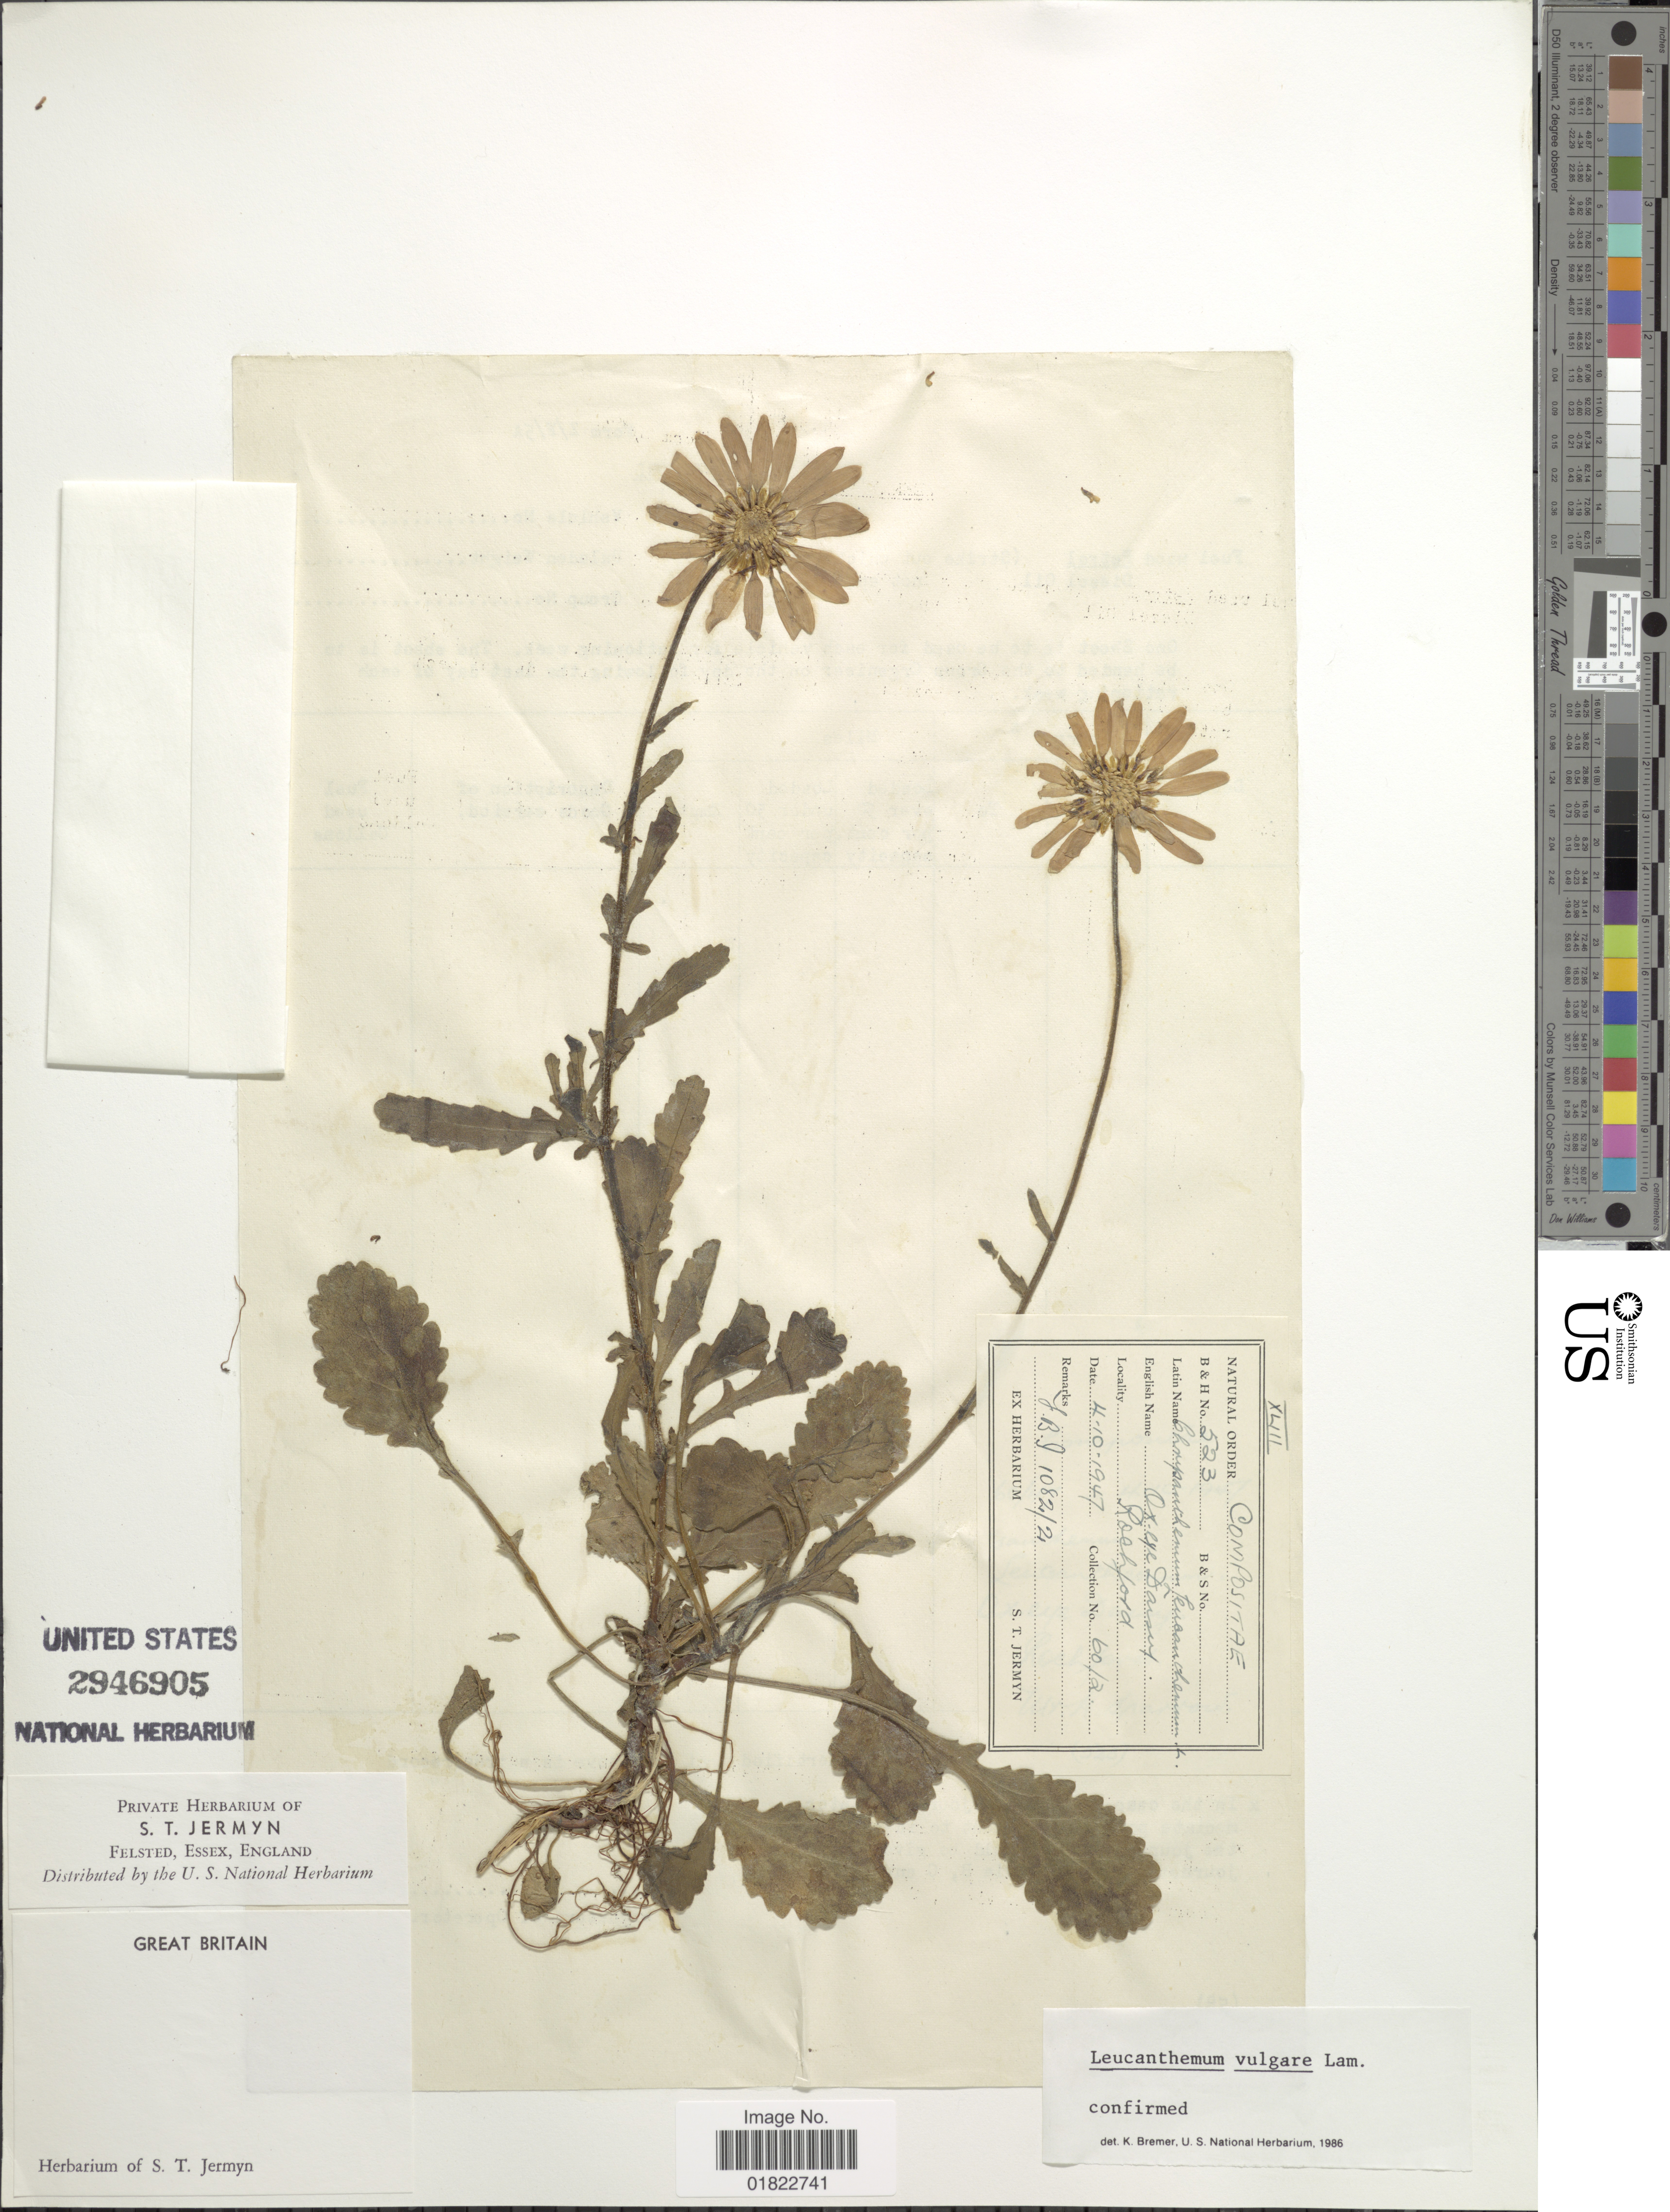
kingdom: Plantae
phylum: Tracheophyta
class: Magnoliopsida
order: Asterales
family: Asteraceae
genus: Leucanthemum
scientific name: Leucanthemum vulgare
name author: Lam.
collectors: S. Jermyn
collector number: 60/.2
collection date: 1947-10-04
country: United Kingdom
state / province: England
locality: Ox-eye Darsy, Rockford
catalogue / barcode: US 2946905